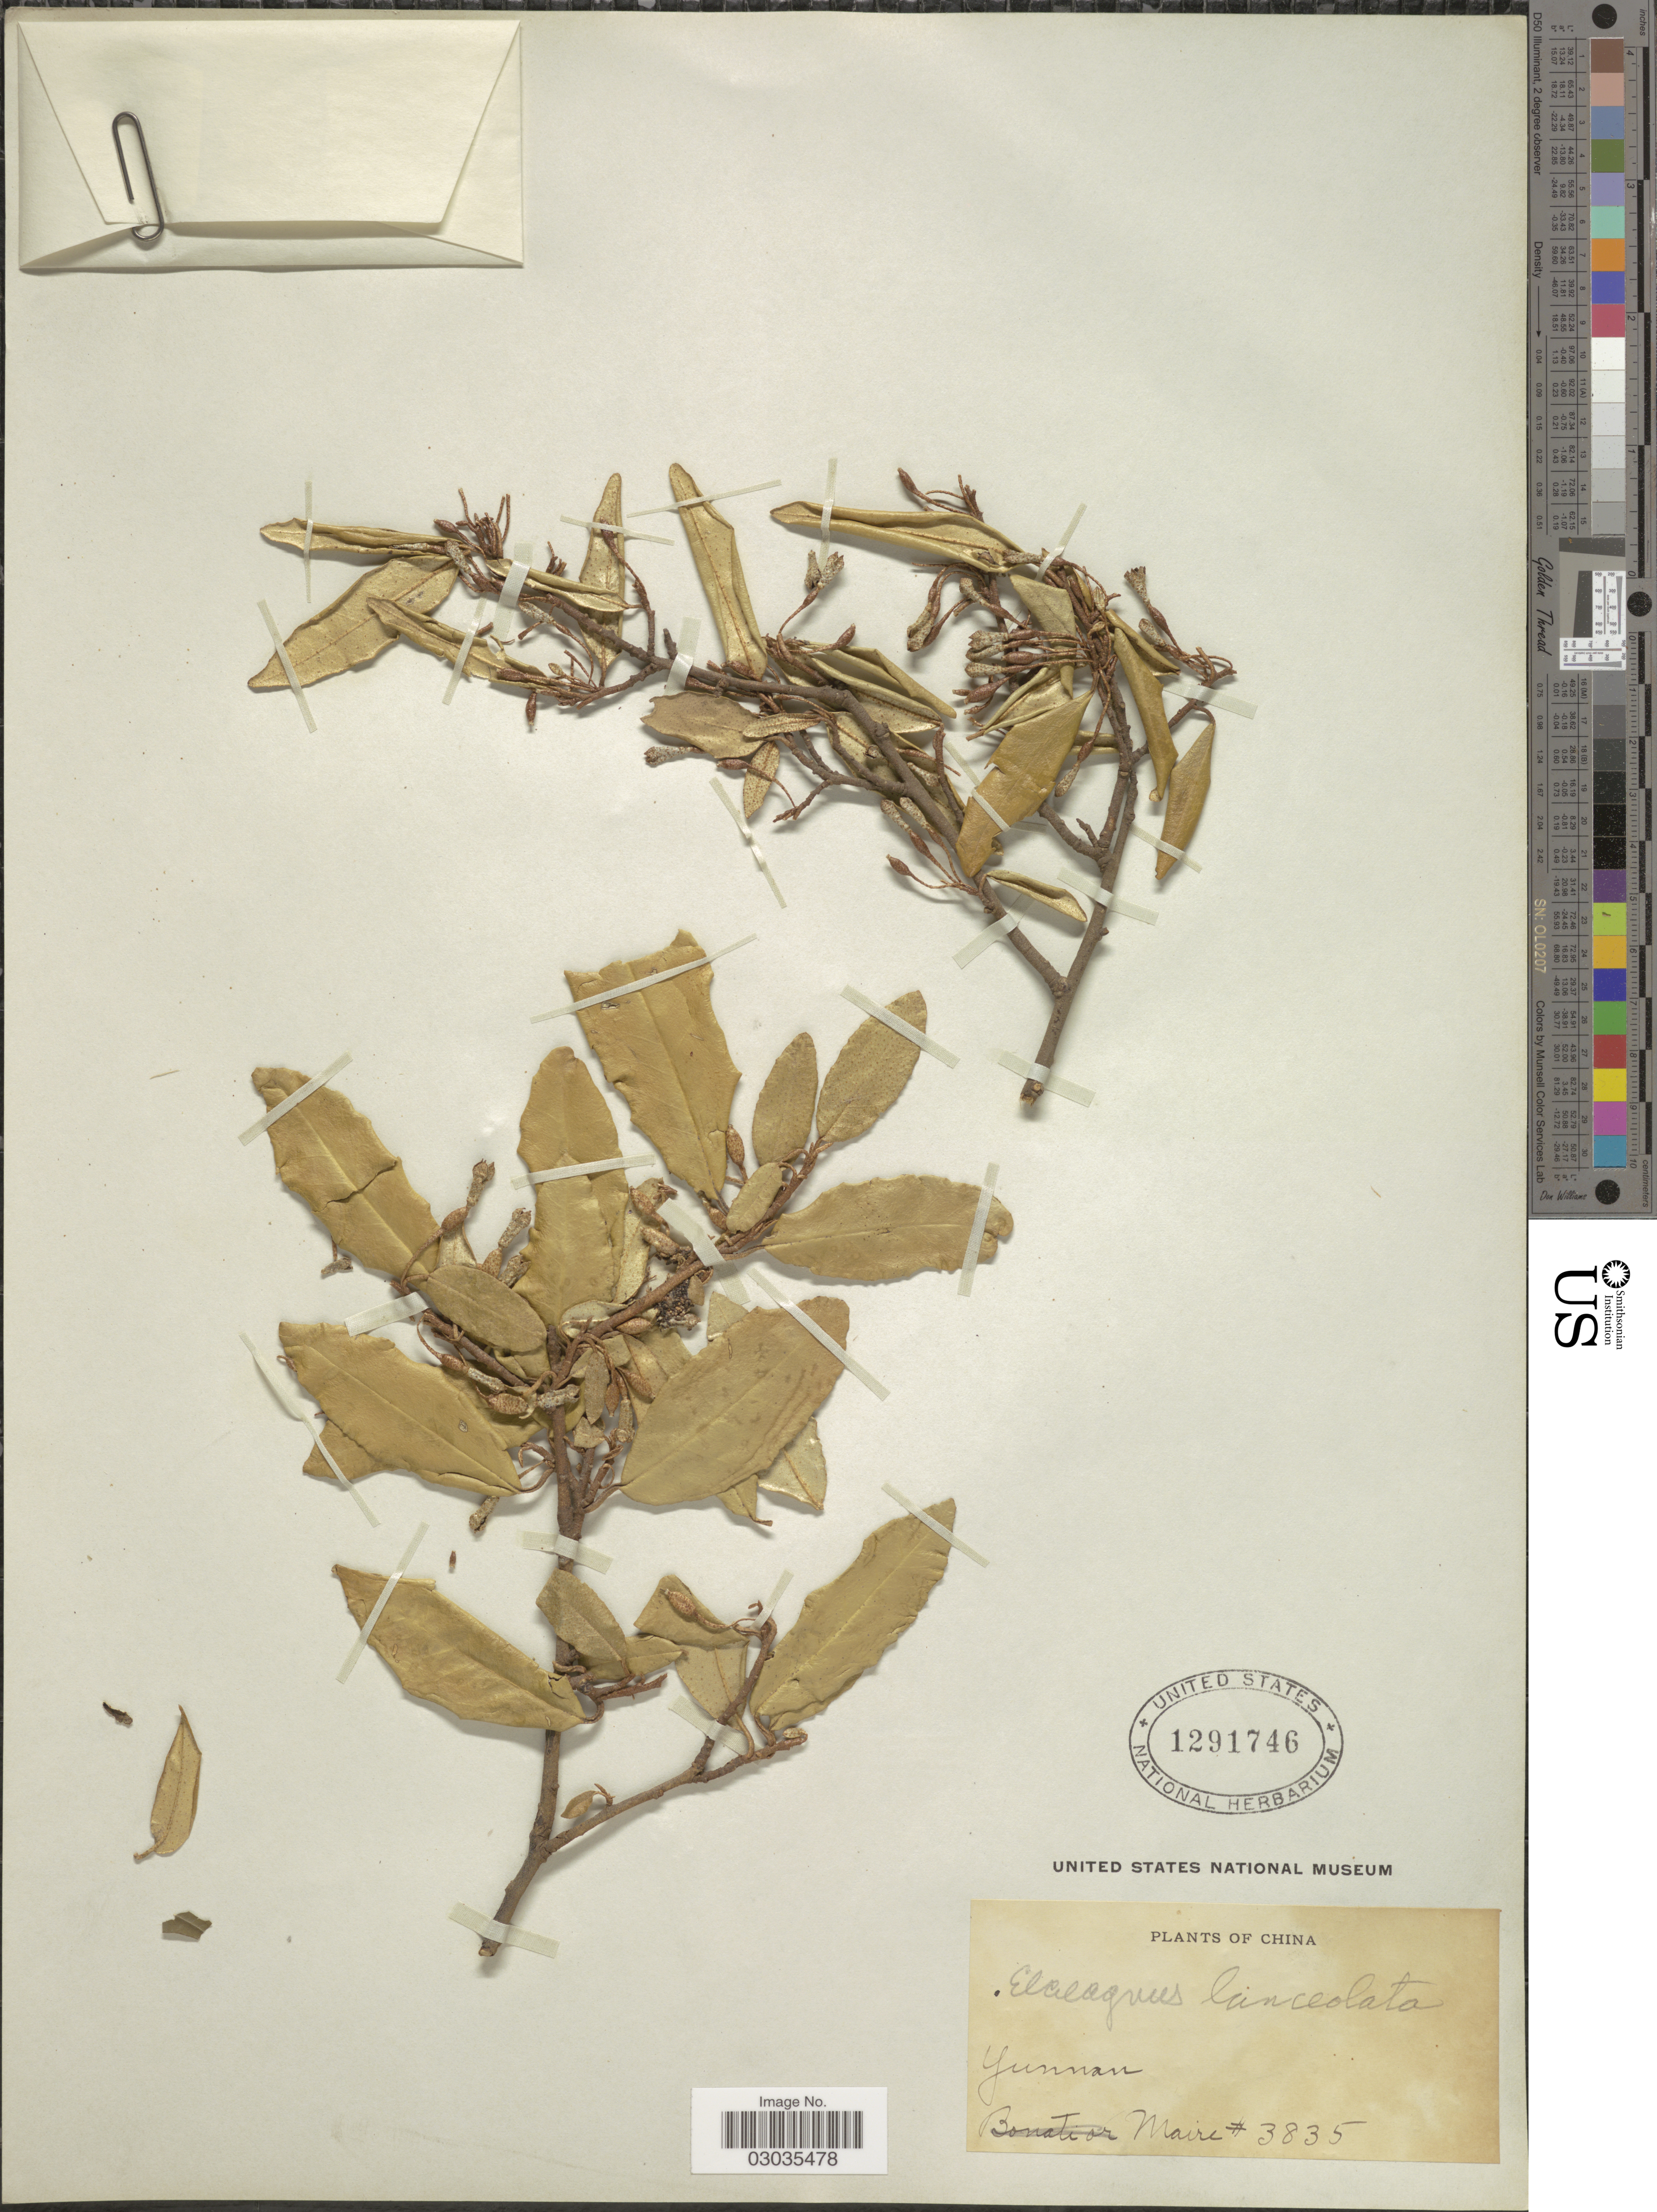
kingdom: Plantae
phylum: Tracheophyta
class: Magnoliopsida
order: Rosales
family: Elaeagnaceae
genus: Elaeagnus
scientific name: Elaeagnus lanceolata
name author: Warb.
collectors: Maire, --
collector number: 3835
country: China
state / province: Yunnan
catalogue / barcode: US 1291746